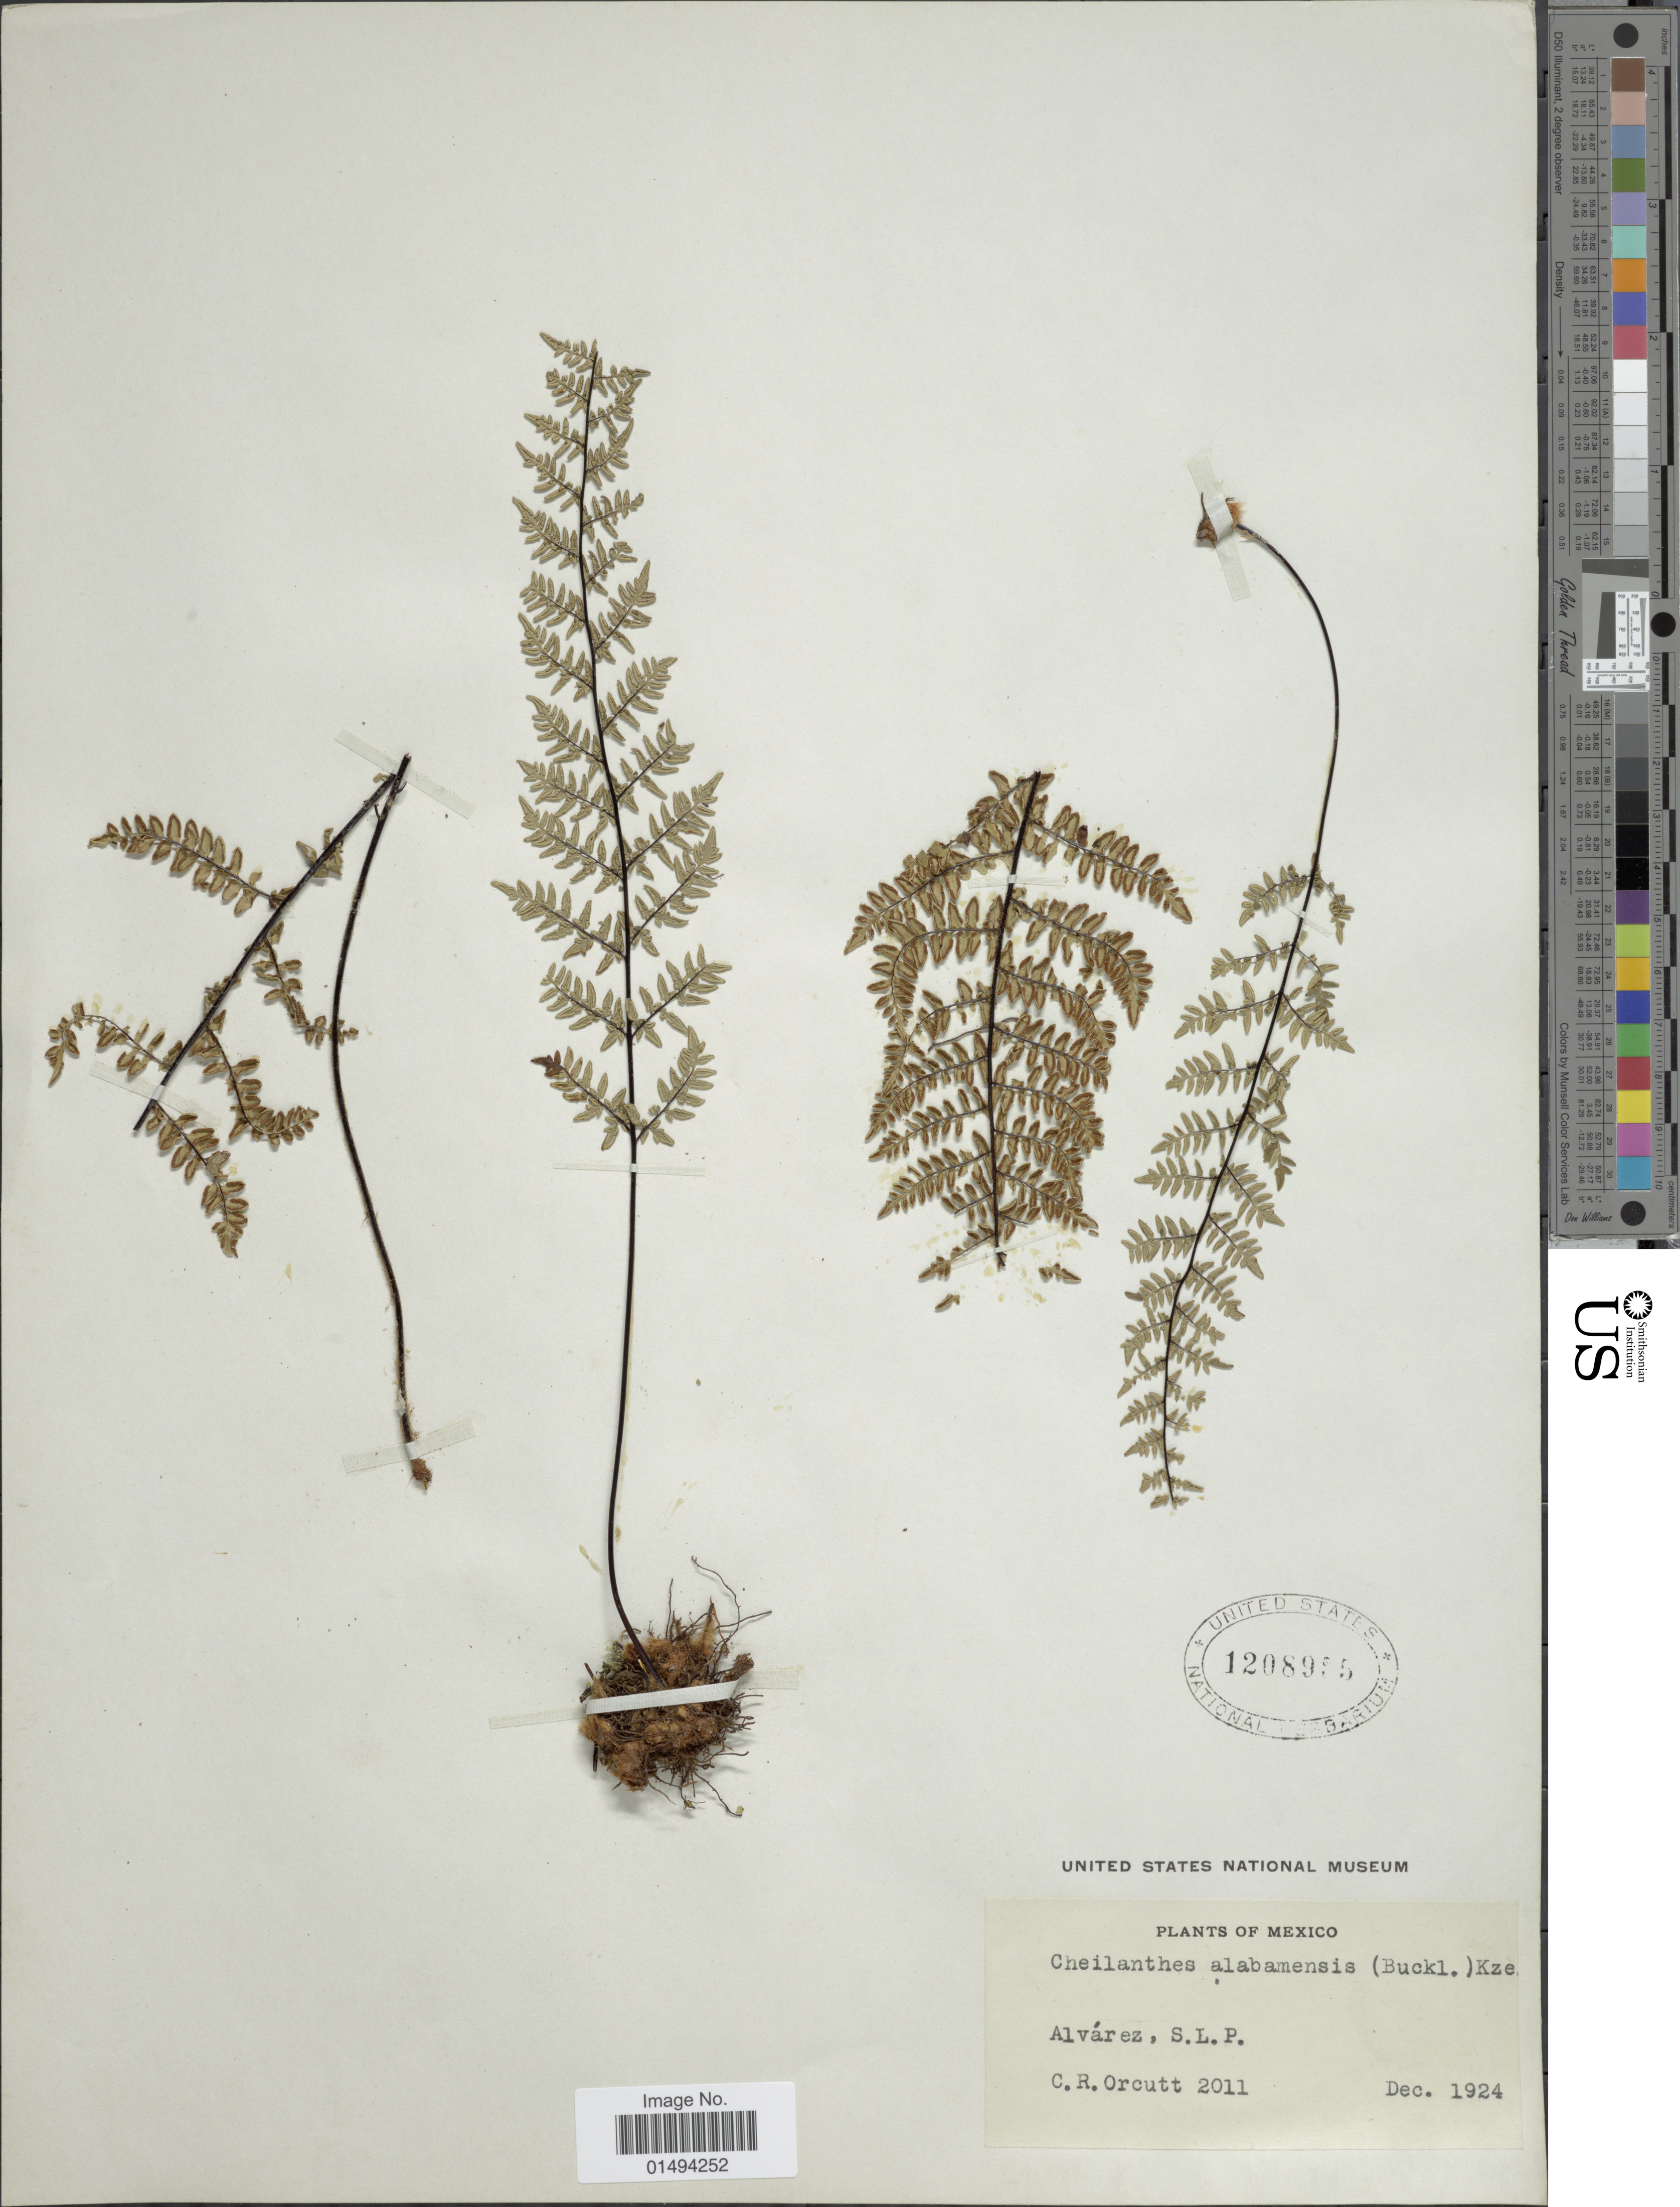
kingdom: Plantae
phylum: Tracheophyta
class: Polypodiopsida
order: Polypodiales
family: Pteridaceae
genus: Myriopteris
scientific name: Myriopteris alabamensis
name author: (Buckley) Grusz & Windham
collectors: C. R. Orcutt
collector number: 2011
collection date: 1924-12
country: Mexico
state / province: San Luis Potosí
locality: Alvarez, S.L.P.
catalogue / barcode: US 1208955